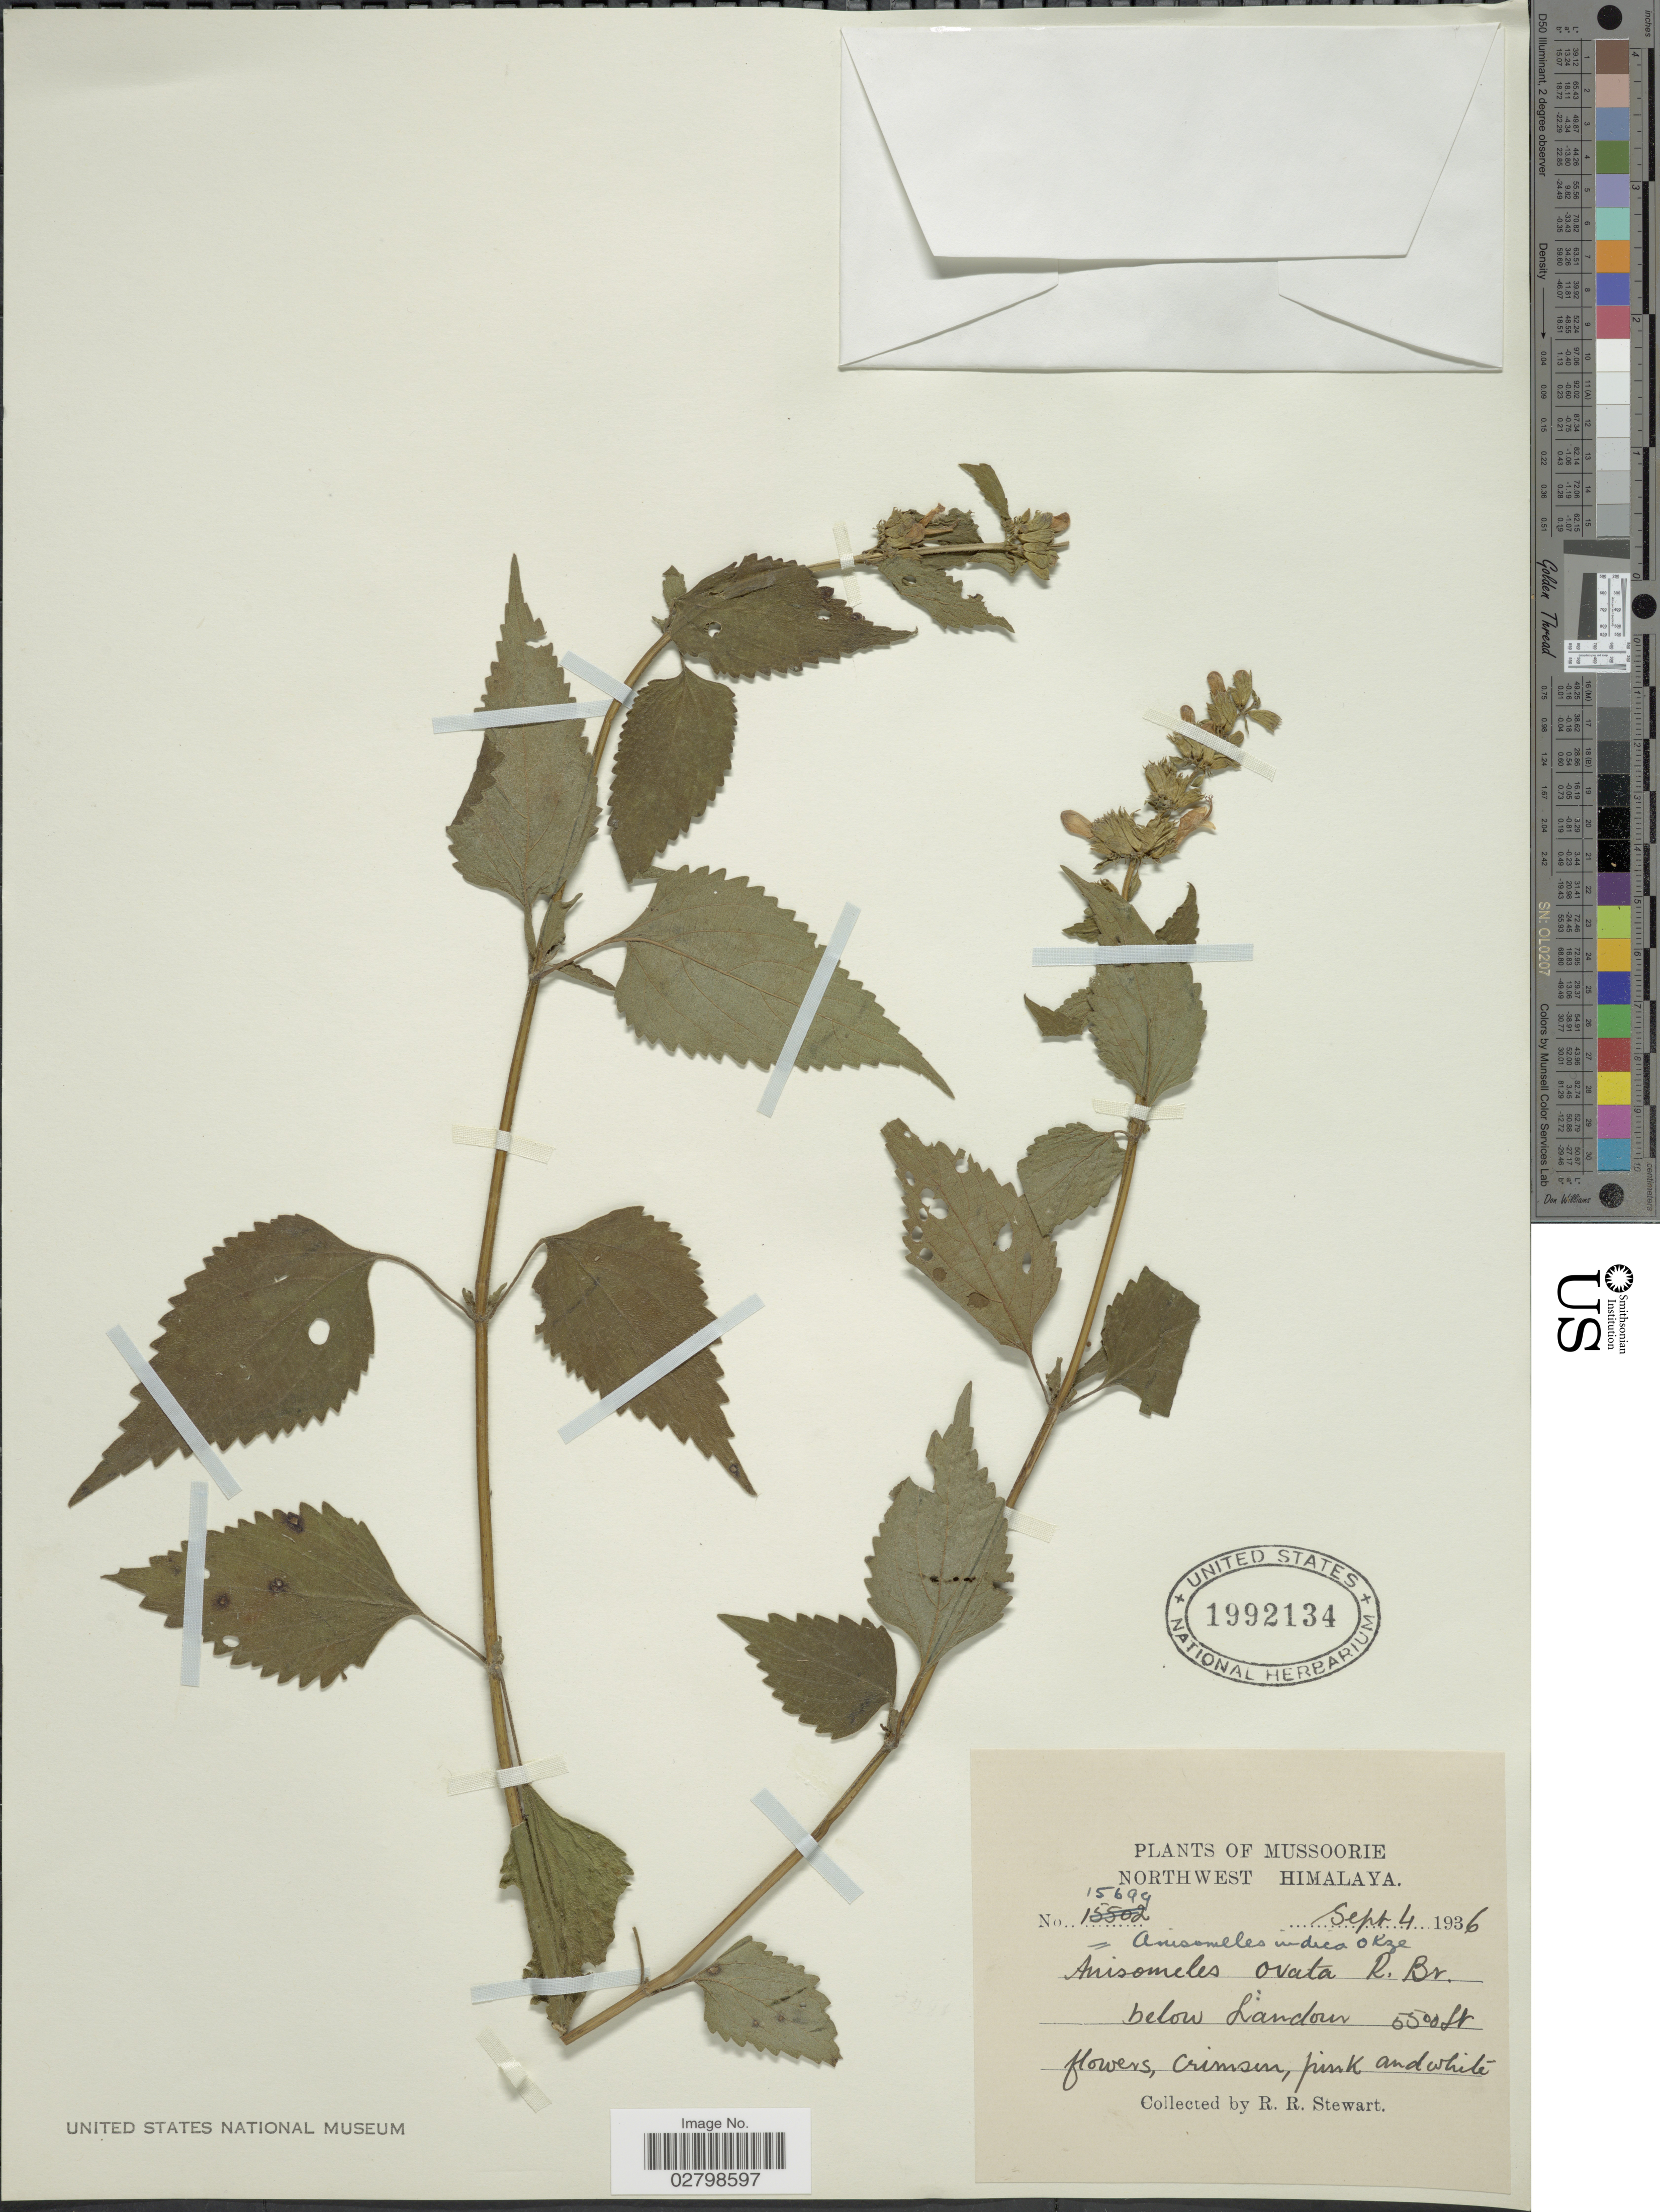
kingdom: Plantae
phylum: Tracheophyta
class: Magnoliopsida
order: Lamiales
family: Lamiaceae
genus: Anisomeles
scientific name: Anisomeles indica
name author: (L.) Kuntze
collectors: R. R. Stewart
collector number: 15694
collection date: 1936-09-04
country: India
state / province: Uttarakhand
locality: Mussoorie. Northwest Himalaya. Below Landour.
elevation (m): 1676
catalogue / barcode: US 1992134